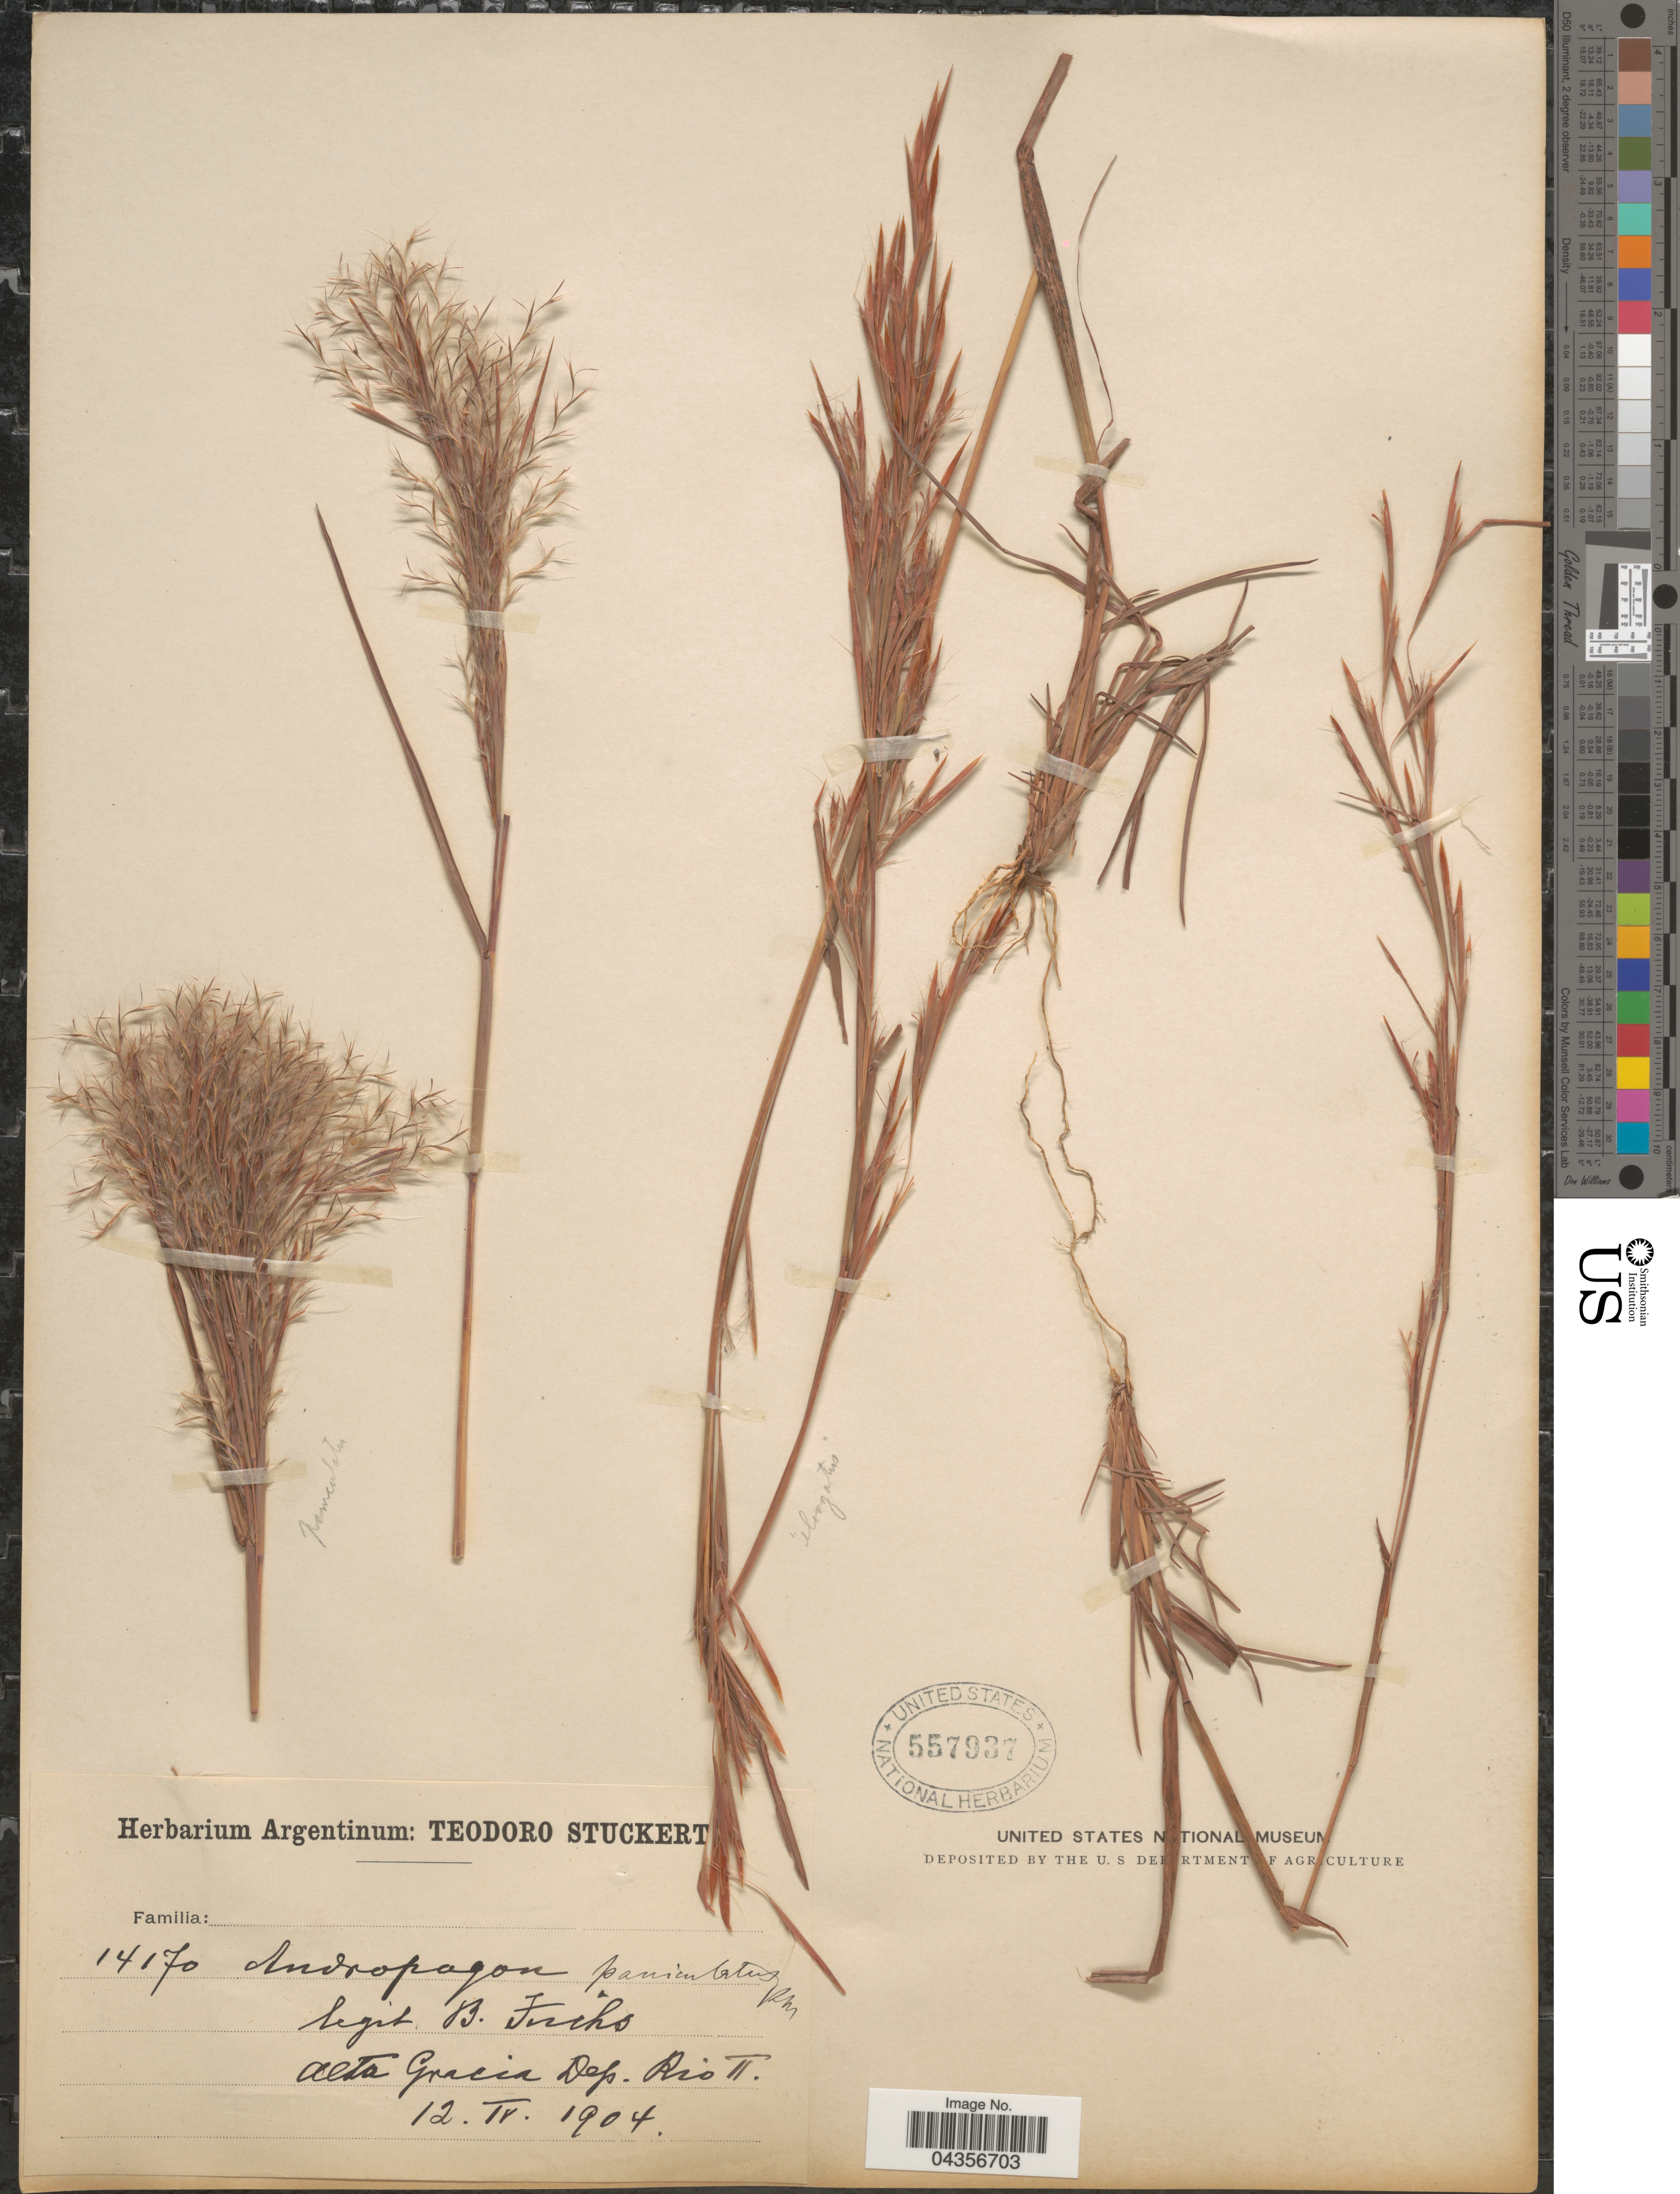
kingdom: Plantae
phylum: Tracheophyta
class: Liliopsida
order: Poales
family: Poaceae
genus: Schizachyrium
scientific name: Schizachyrium microstachyum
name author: (Desv. ex Ham.) Roseng. et al.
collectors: B. Fricks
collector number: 14170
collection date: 1904-04-12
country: Argentina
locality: Alta Gracia. Dept. Rio II.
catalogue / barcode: US 557937